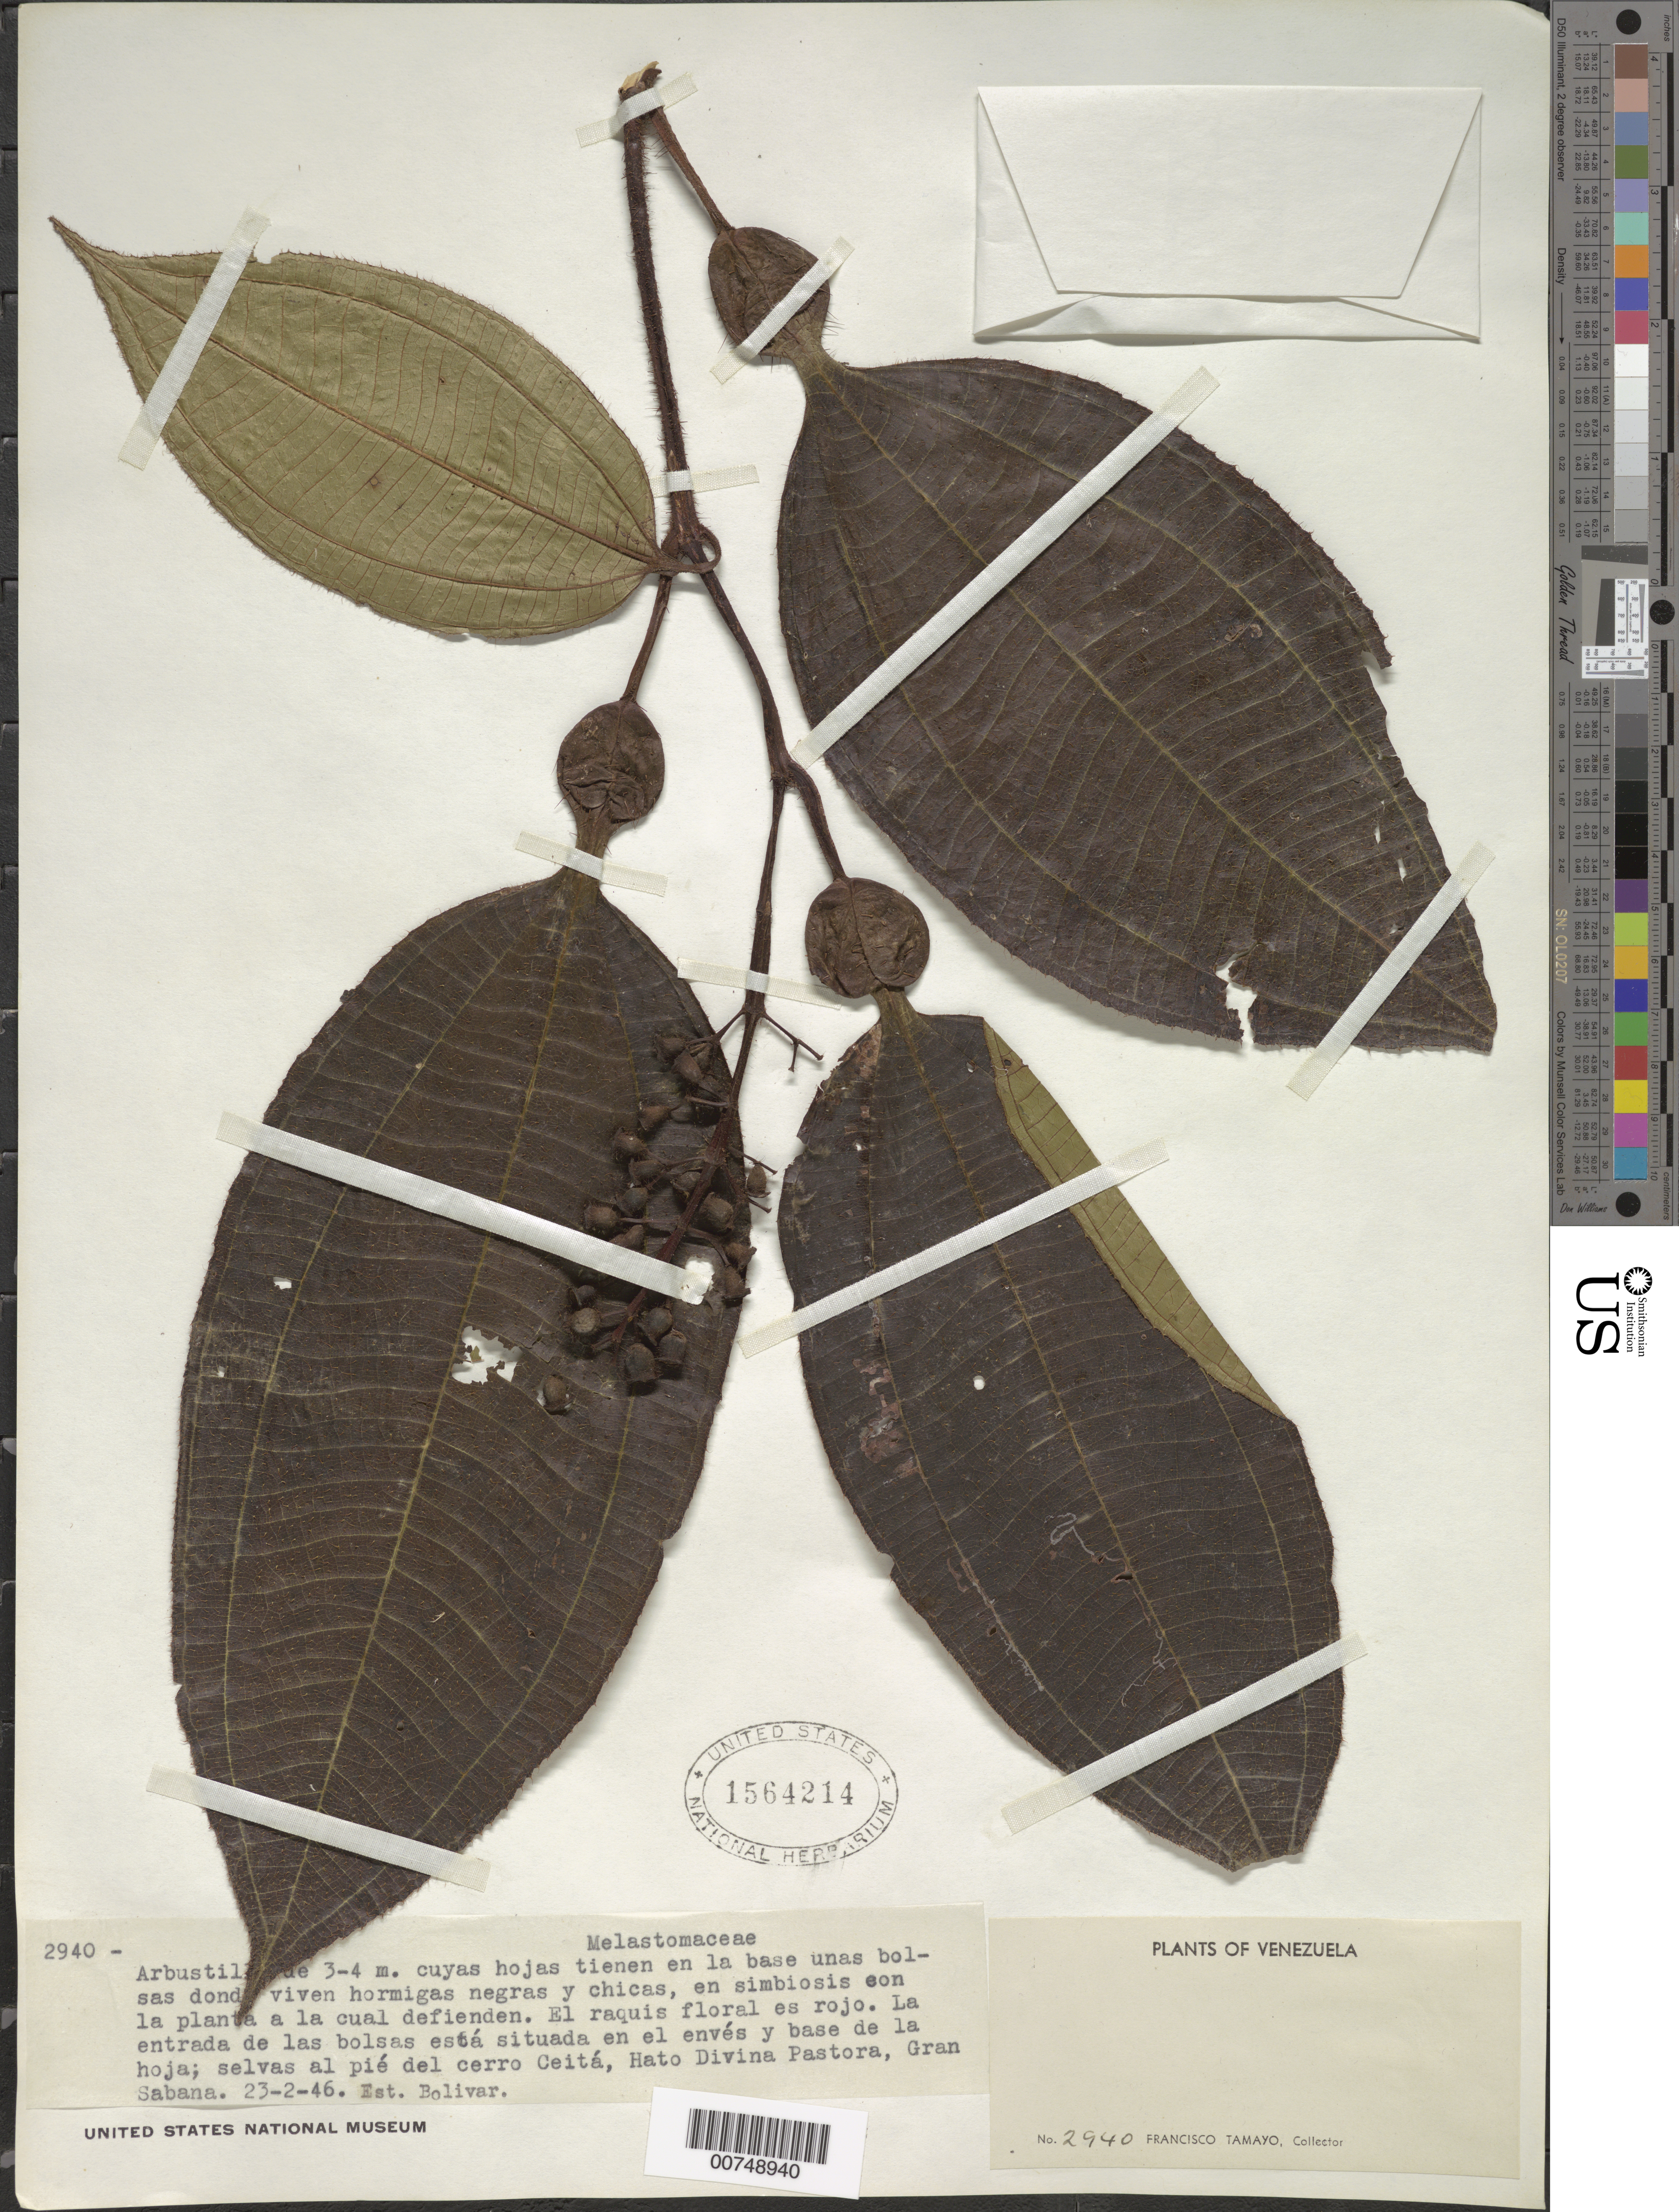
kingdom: Plantae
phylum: Tracheophyta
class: Magnoliopsida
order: Myrtales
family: Melastomataceae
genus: Tococa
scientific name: Tococa guianensis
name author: Aubl.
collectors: F. Tamayo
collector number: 2940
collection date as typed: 23-Feb-46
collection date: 1946-02-23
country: Venezuela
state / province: Bolívar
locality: Gran Sabana, Hato Divina Pastora, Cerro Ceitá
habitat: Selvas al pié del cerro Ceita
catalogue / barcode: US 1564214